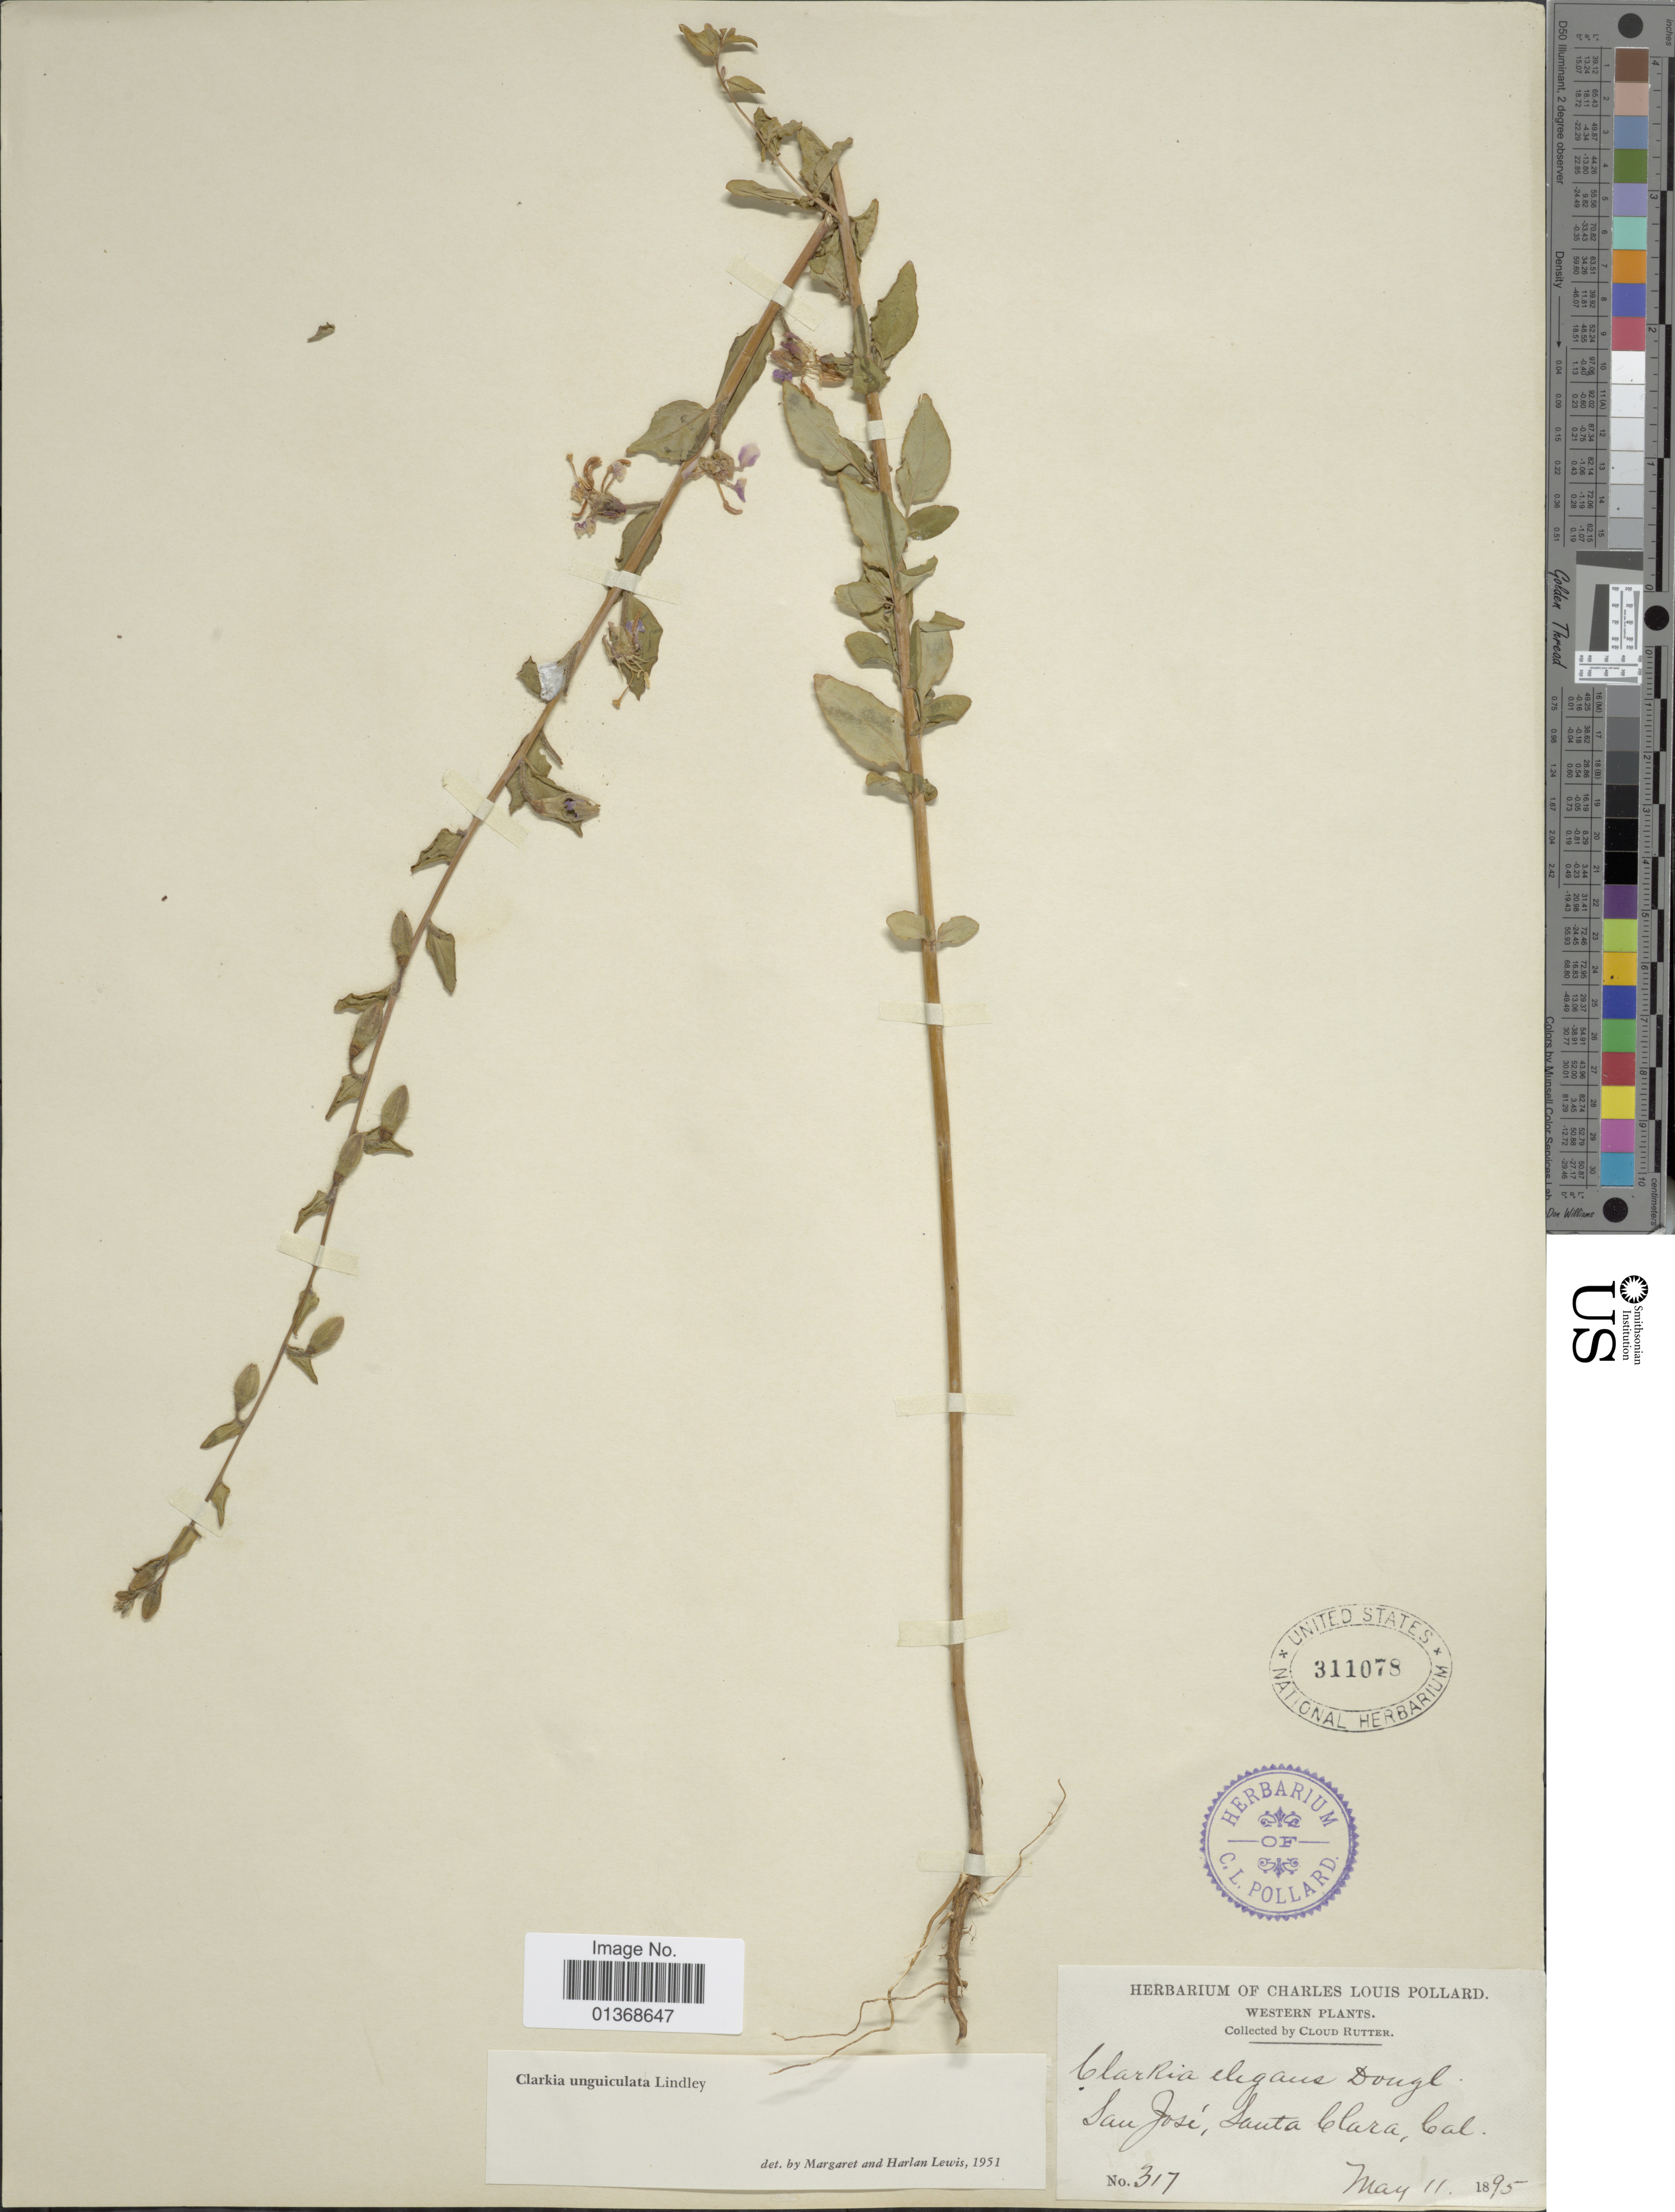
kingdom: Plantae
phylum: Tracheophyta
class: Magnoliopsida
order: Myrtales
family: Onagraceae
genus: Clarkia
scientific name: Clarkia unguiculata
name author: Lindl.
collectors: C. Rutter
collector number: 317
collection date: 1895-05-11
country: United States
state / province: California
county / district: Santa Clara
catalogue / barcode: US 311078